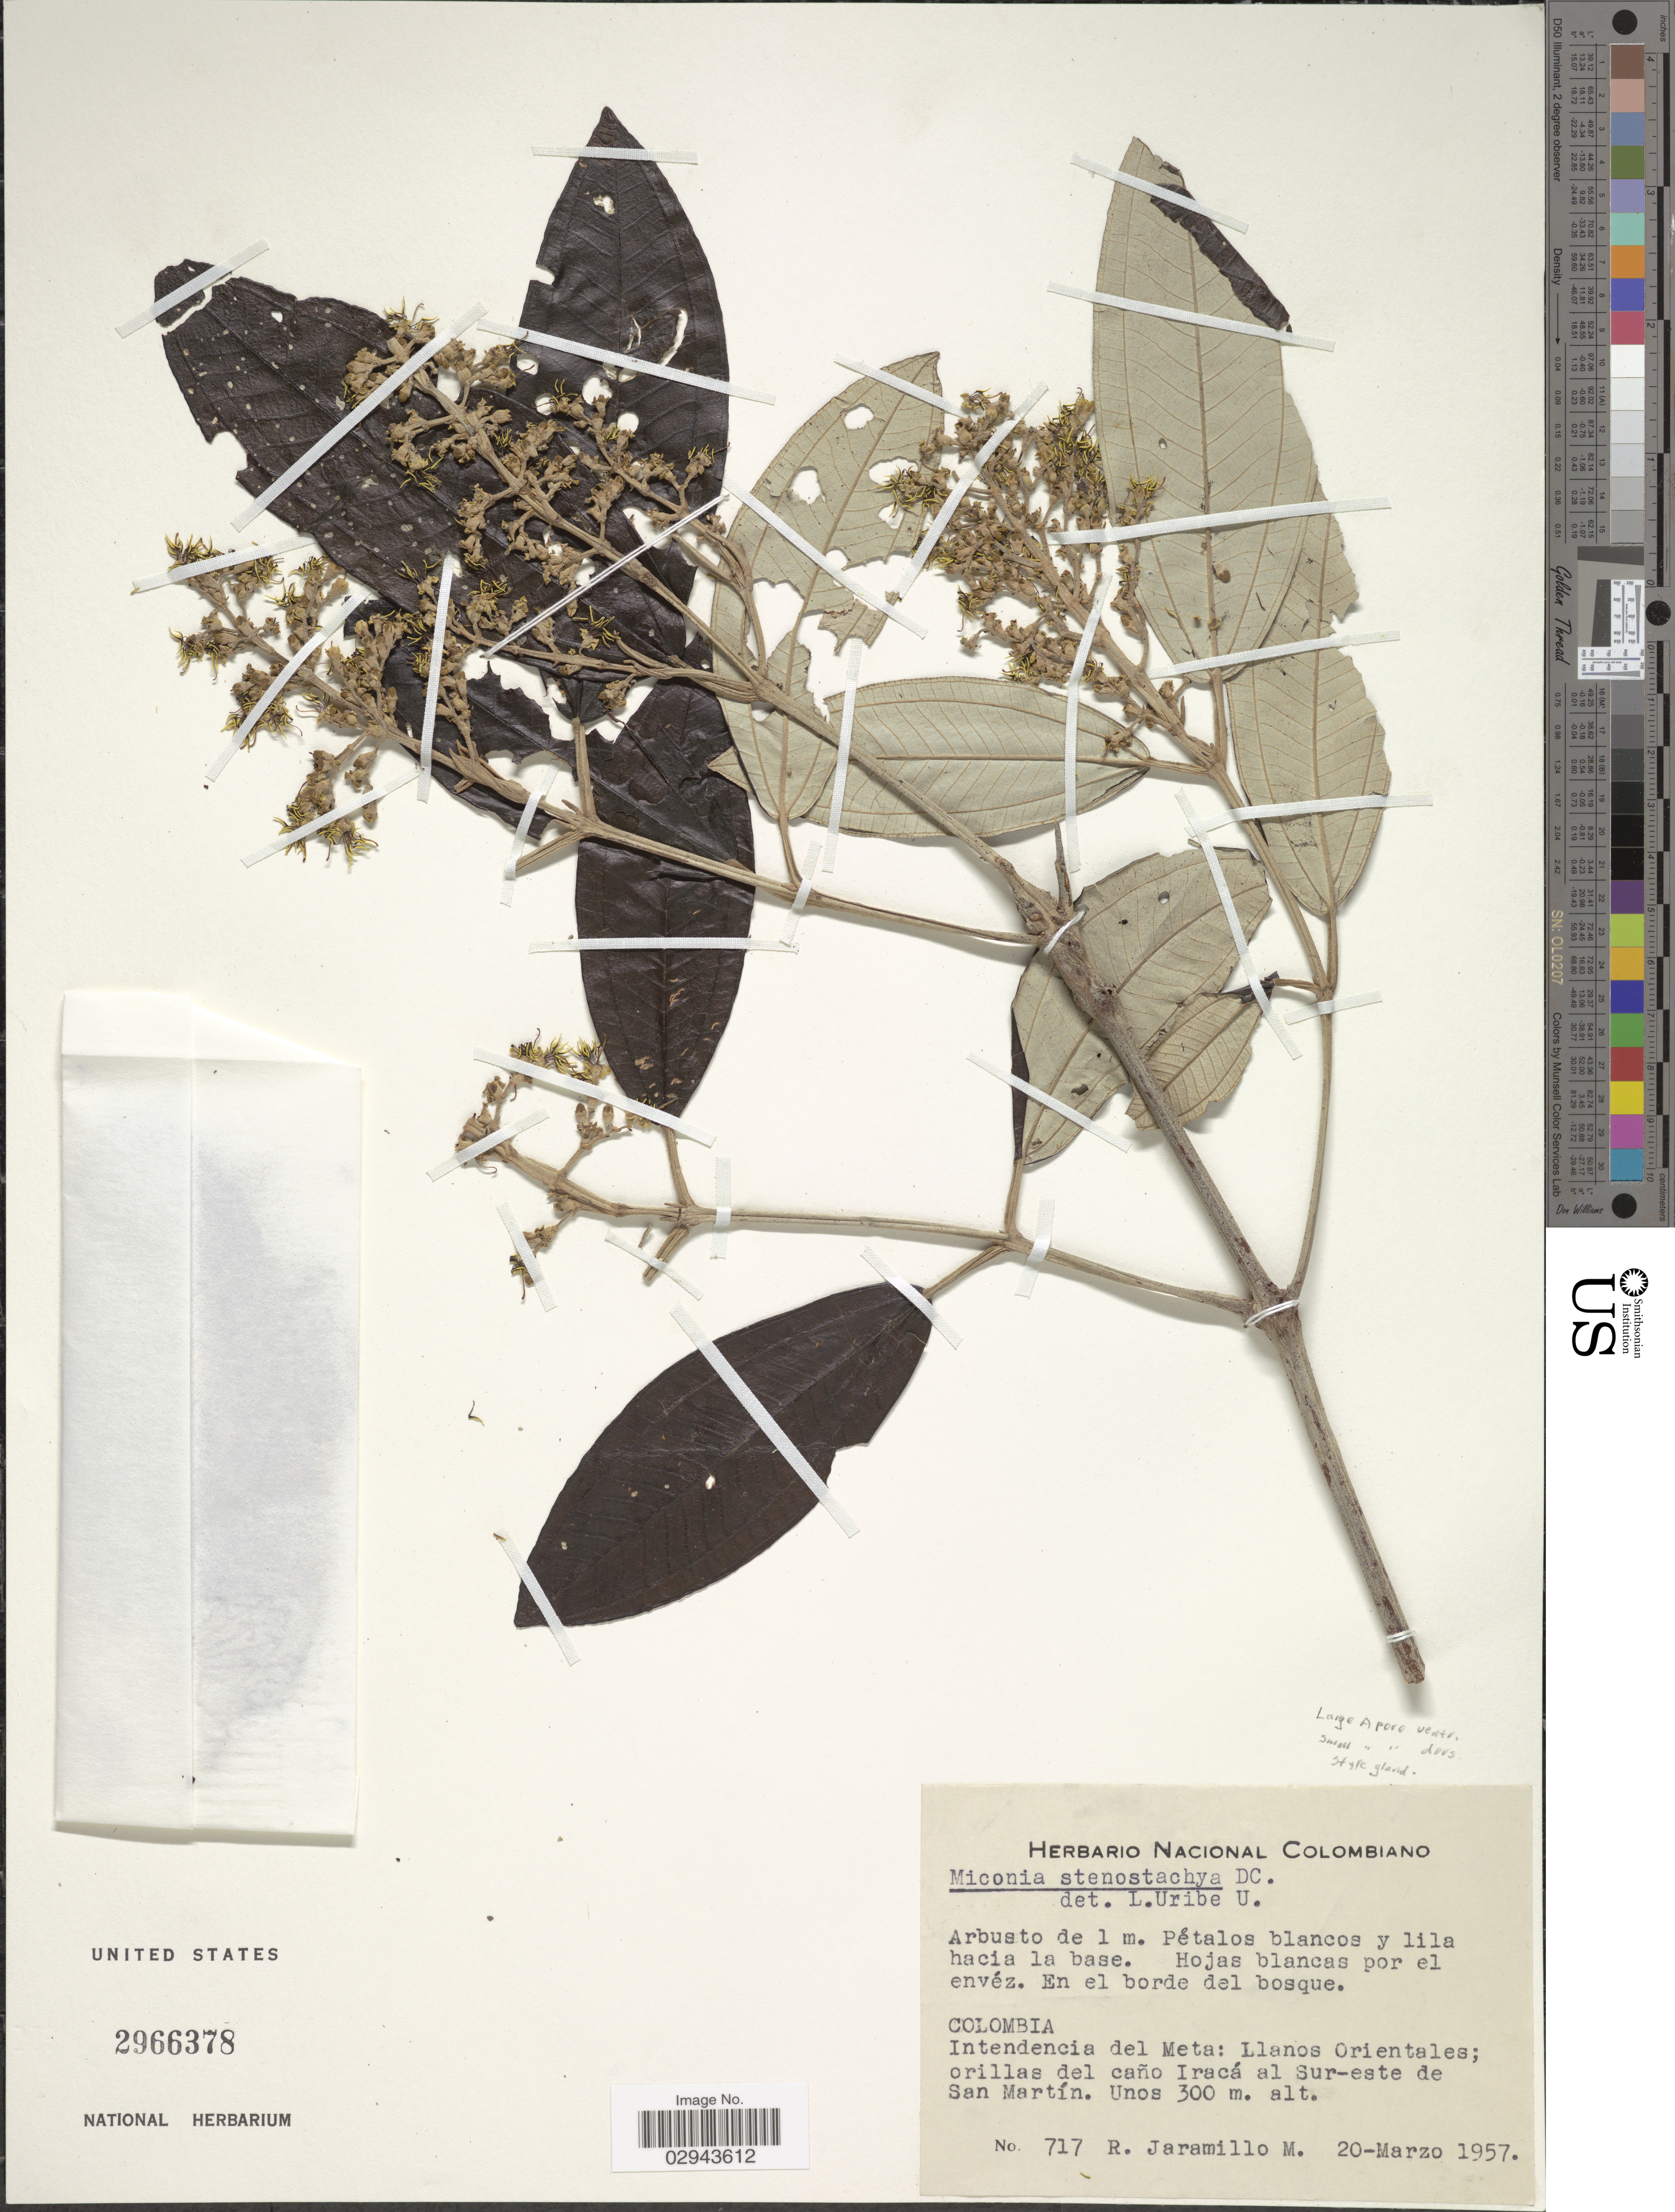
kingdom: Plantae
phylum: Tracheophyta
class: Magnoliopsida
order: Myrtales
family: Melastomataceae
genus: Miconia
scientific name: Miconia stenostachya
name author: DC.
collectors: R. Jaramillo M.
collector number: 717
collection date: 1957-03-20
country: Colombia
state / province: Meta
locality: Intendencia del Meta: Llanos Orientales; orillas del caño Iracá al Sur-este de San Martín.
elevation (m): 300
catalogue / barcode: US 2966378